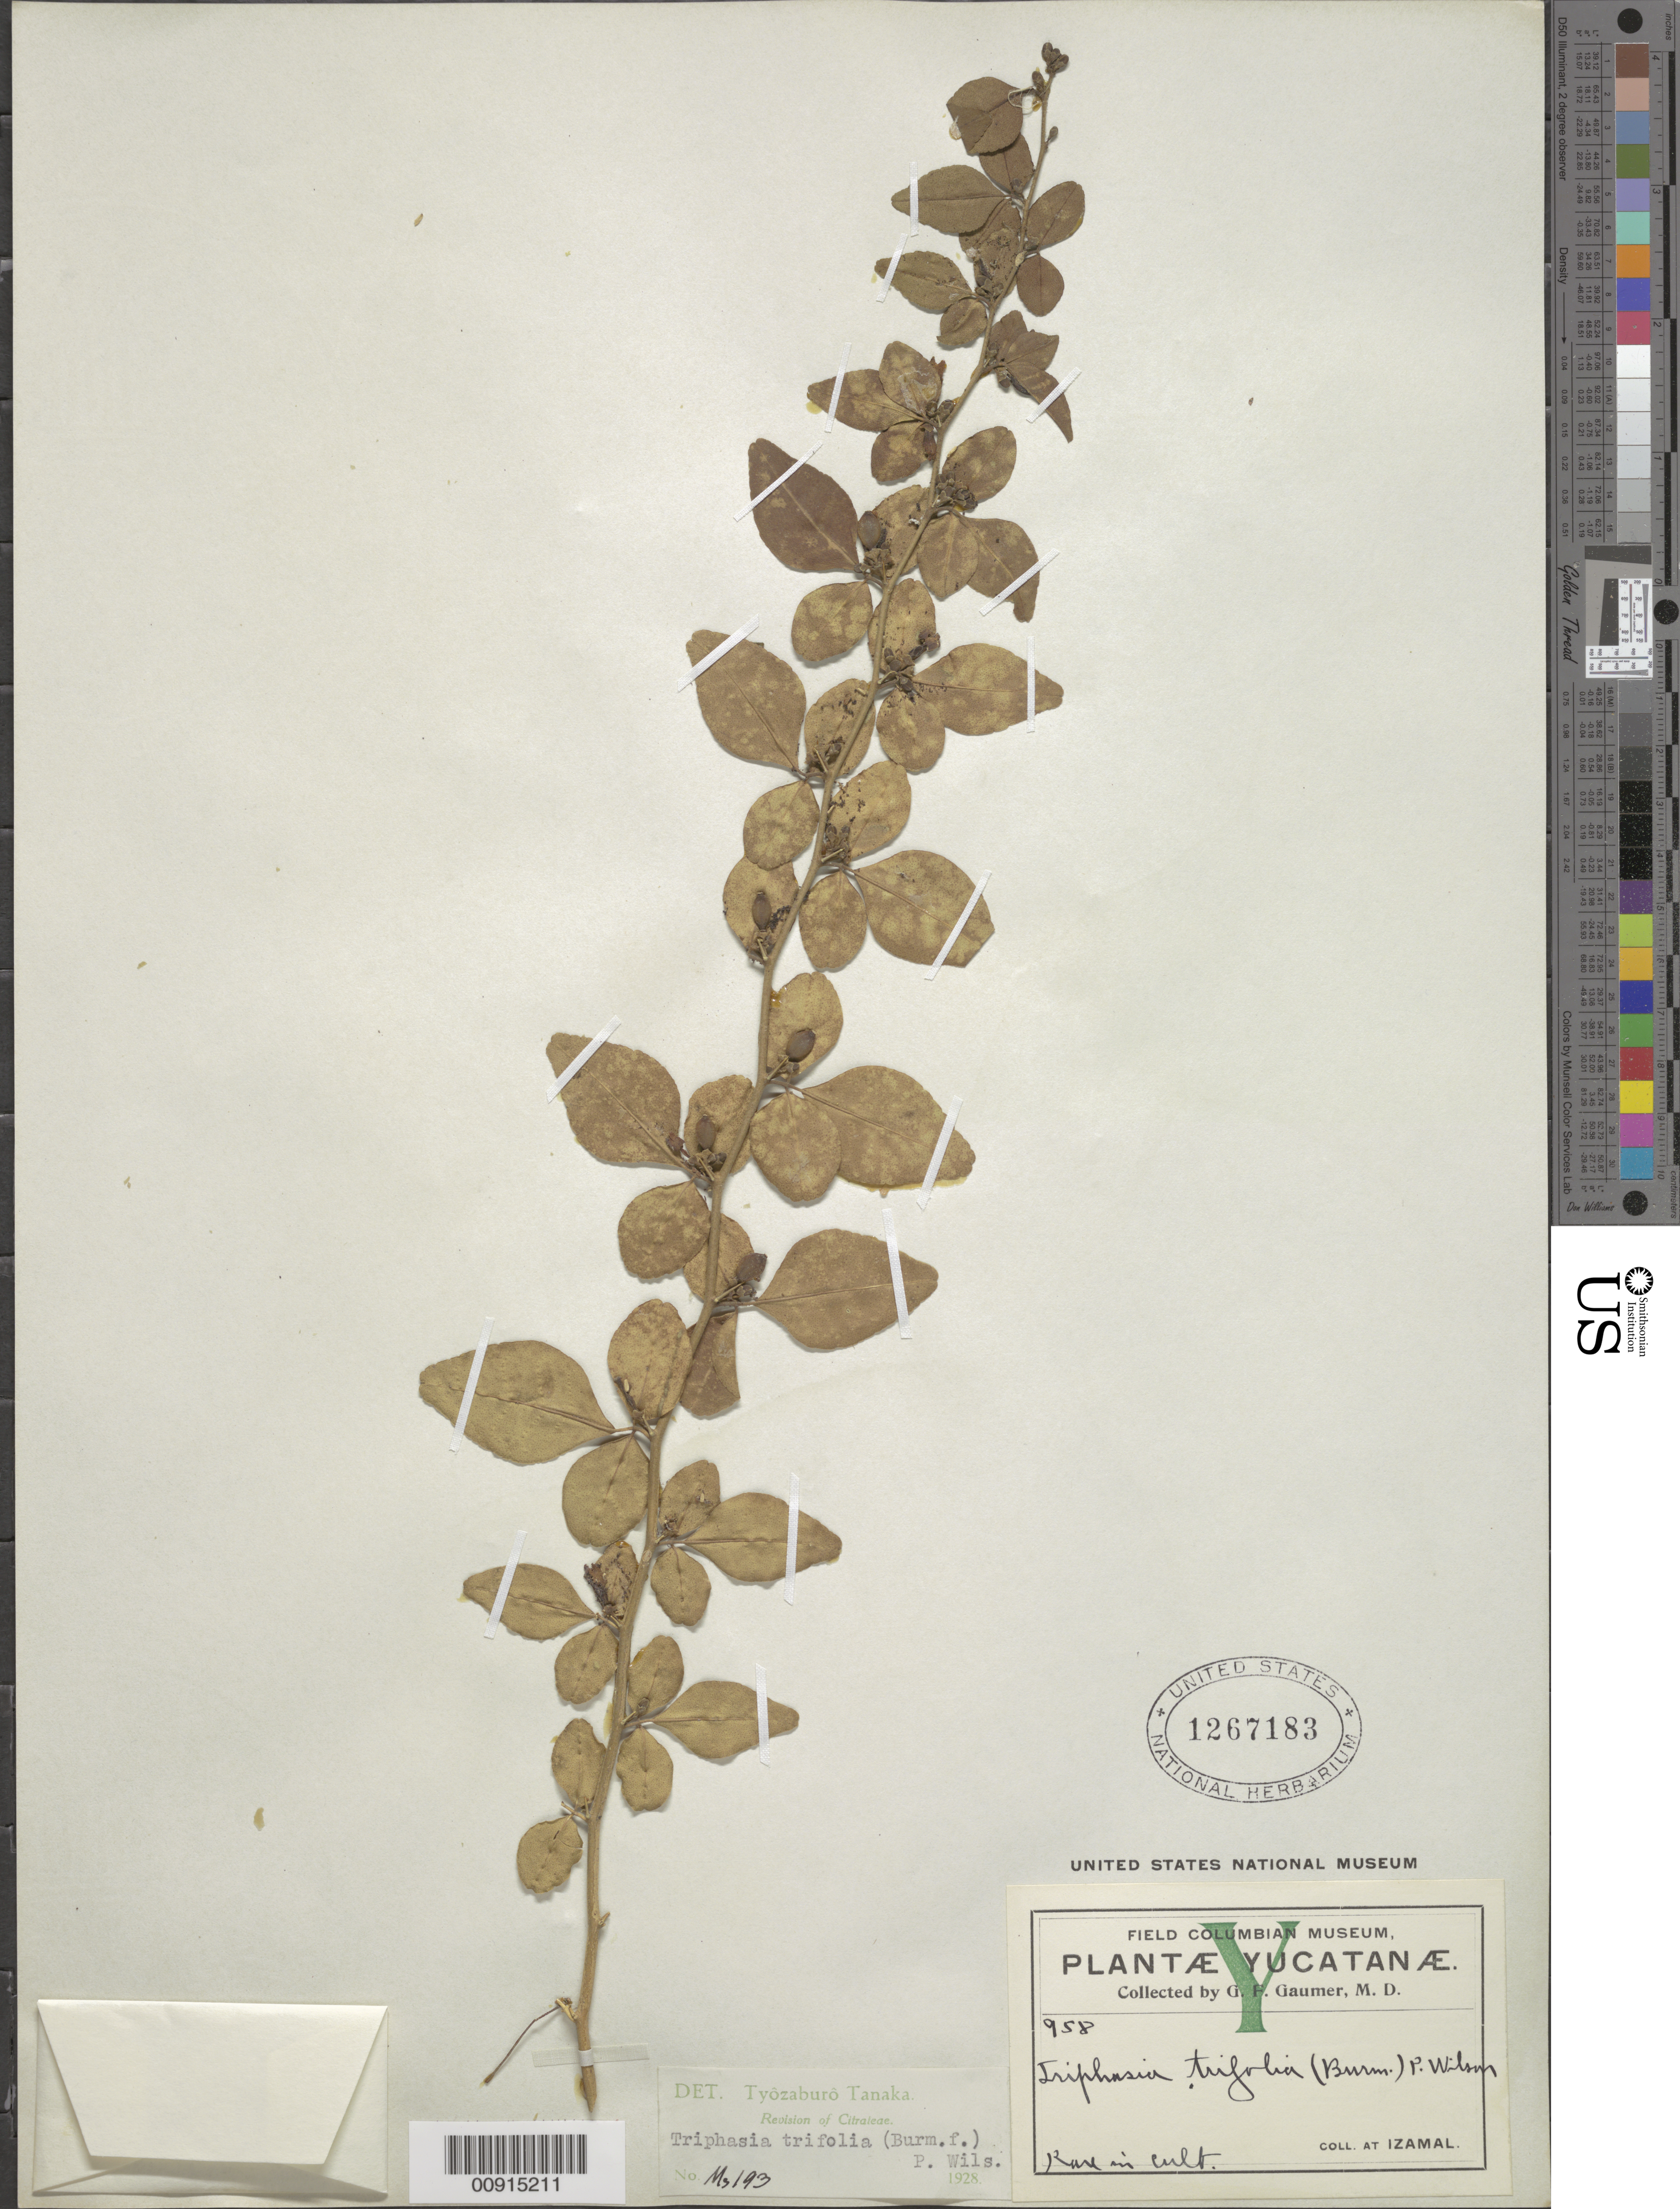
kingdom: Plantae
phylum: Tracheophyta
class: Magnoliopsida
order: Sapindales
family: Rutaceae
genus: Triphasia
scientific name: Triphasia trifolia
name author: (Burm. f.) P. Wilson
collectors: G. F. Gaumer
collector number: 958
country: Mexico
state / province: Yucatán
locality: Izamal, Yucatán.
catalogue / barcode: US 1267183